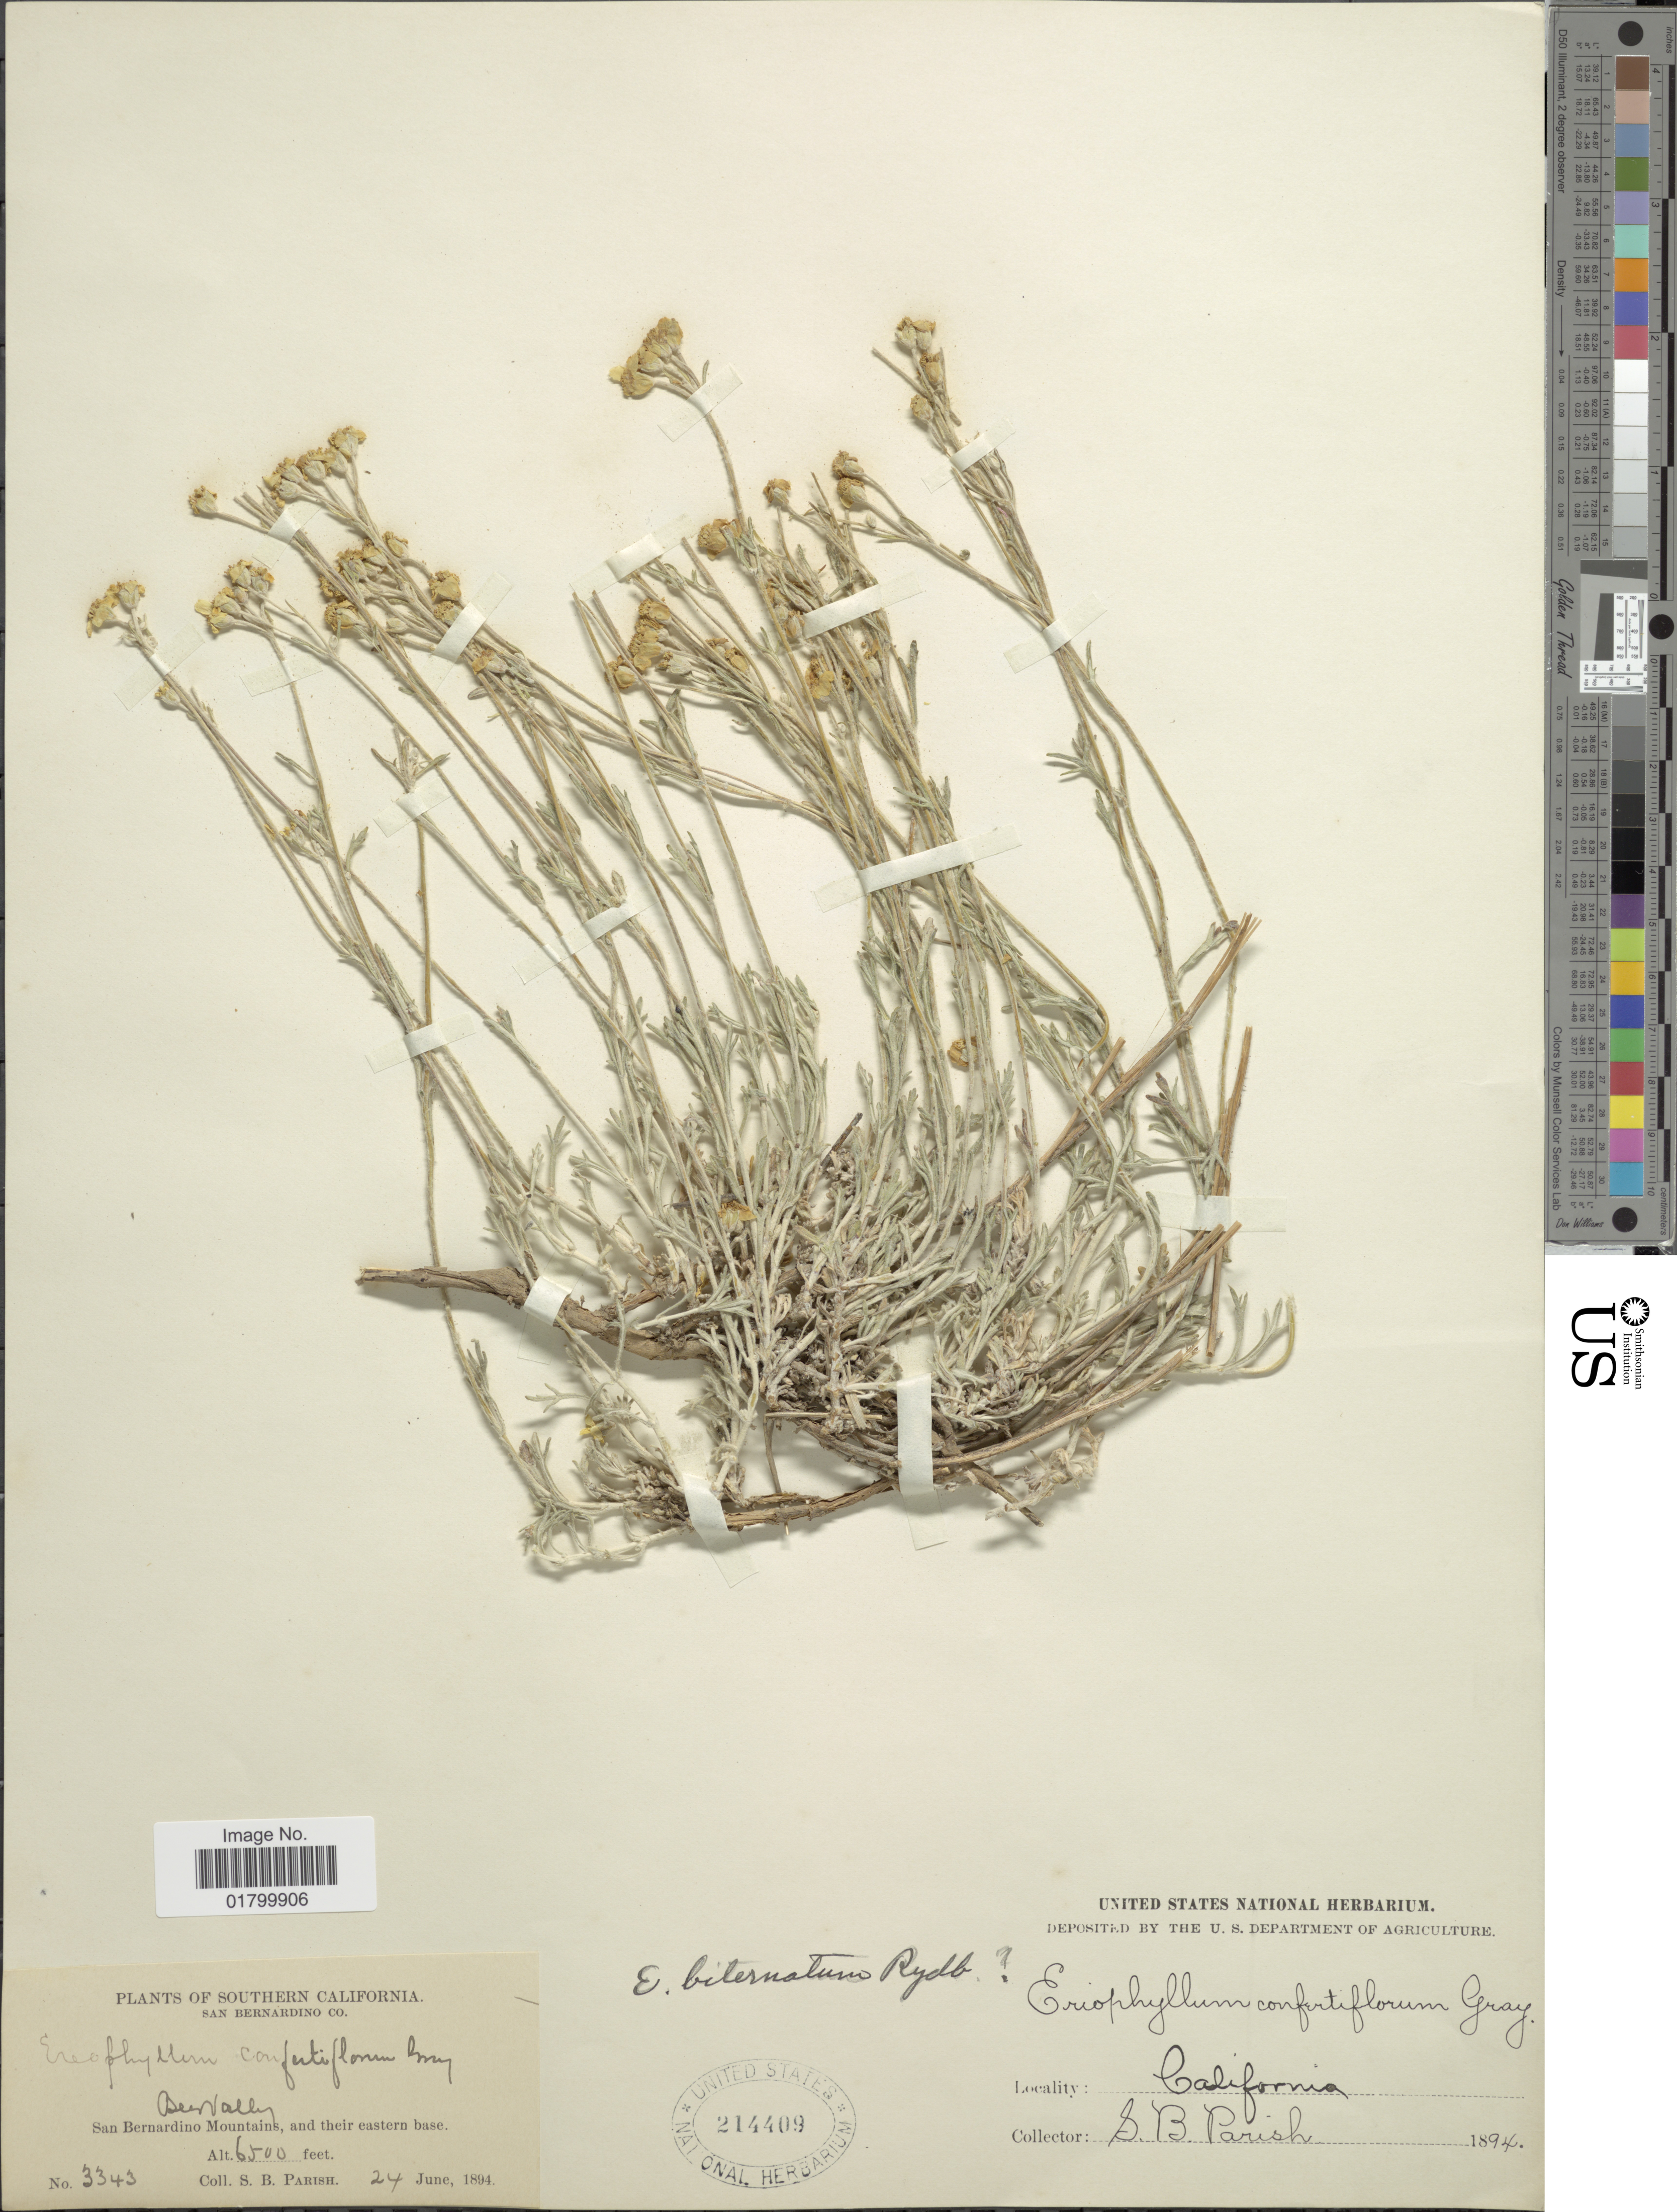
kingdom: Plantae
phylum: Tracheophyta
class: Magnoliopsida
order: Asterales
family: Asteraceae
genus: Eriophyllum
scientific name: Eriophyllum biternatum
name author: (A. Gray) Rydb.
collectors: S. B. Parish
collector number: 3343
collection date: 1894-06-24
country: United States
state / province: California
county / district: San Bernardino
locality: Southern California, San Bernardino Co., San Bernardino Mountains, and their eastern base, Beer Valley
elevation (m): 1981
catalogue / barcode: US 214409